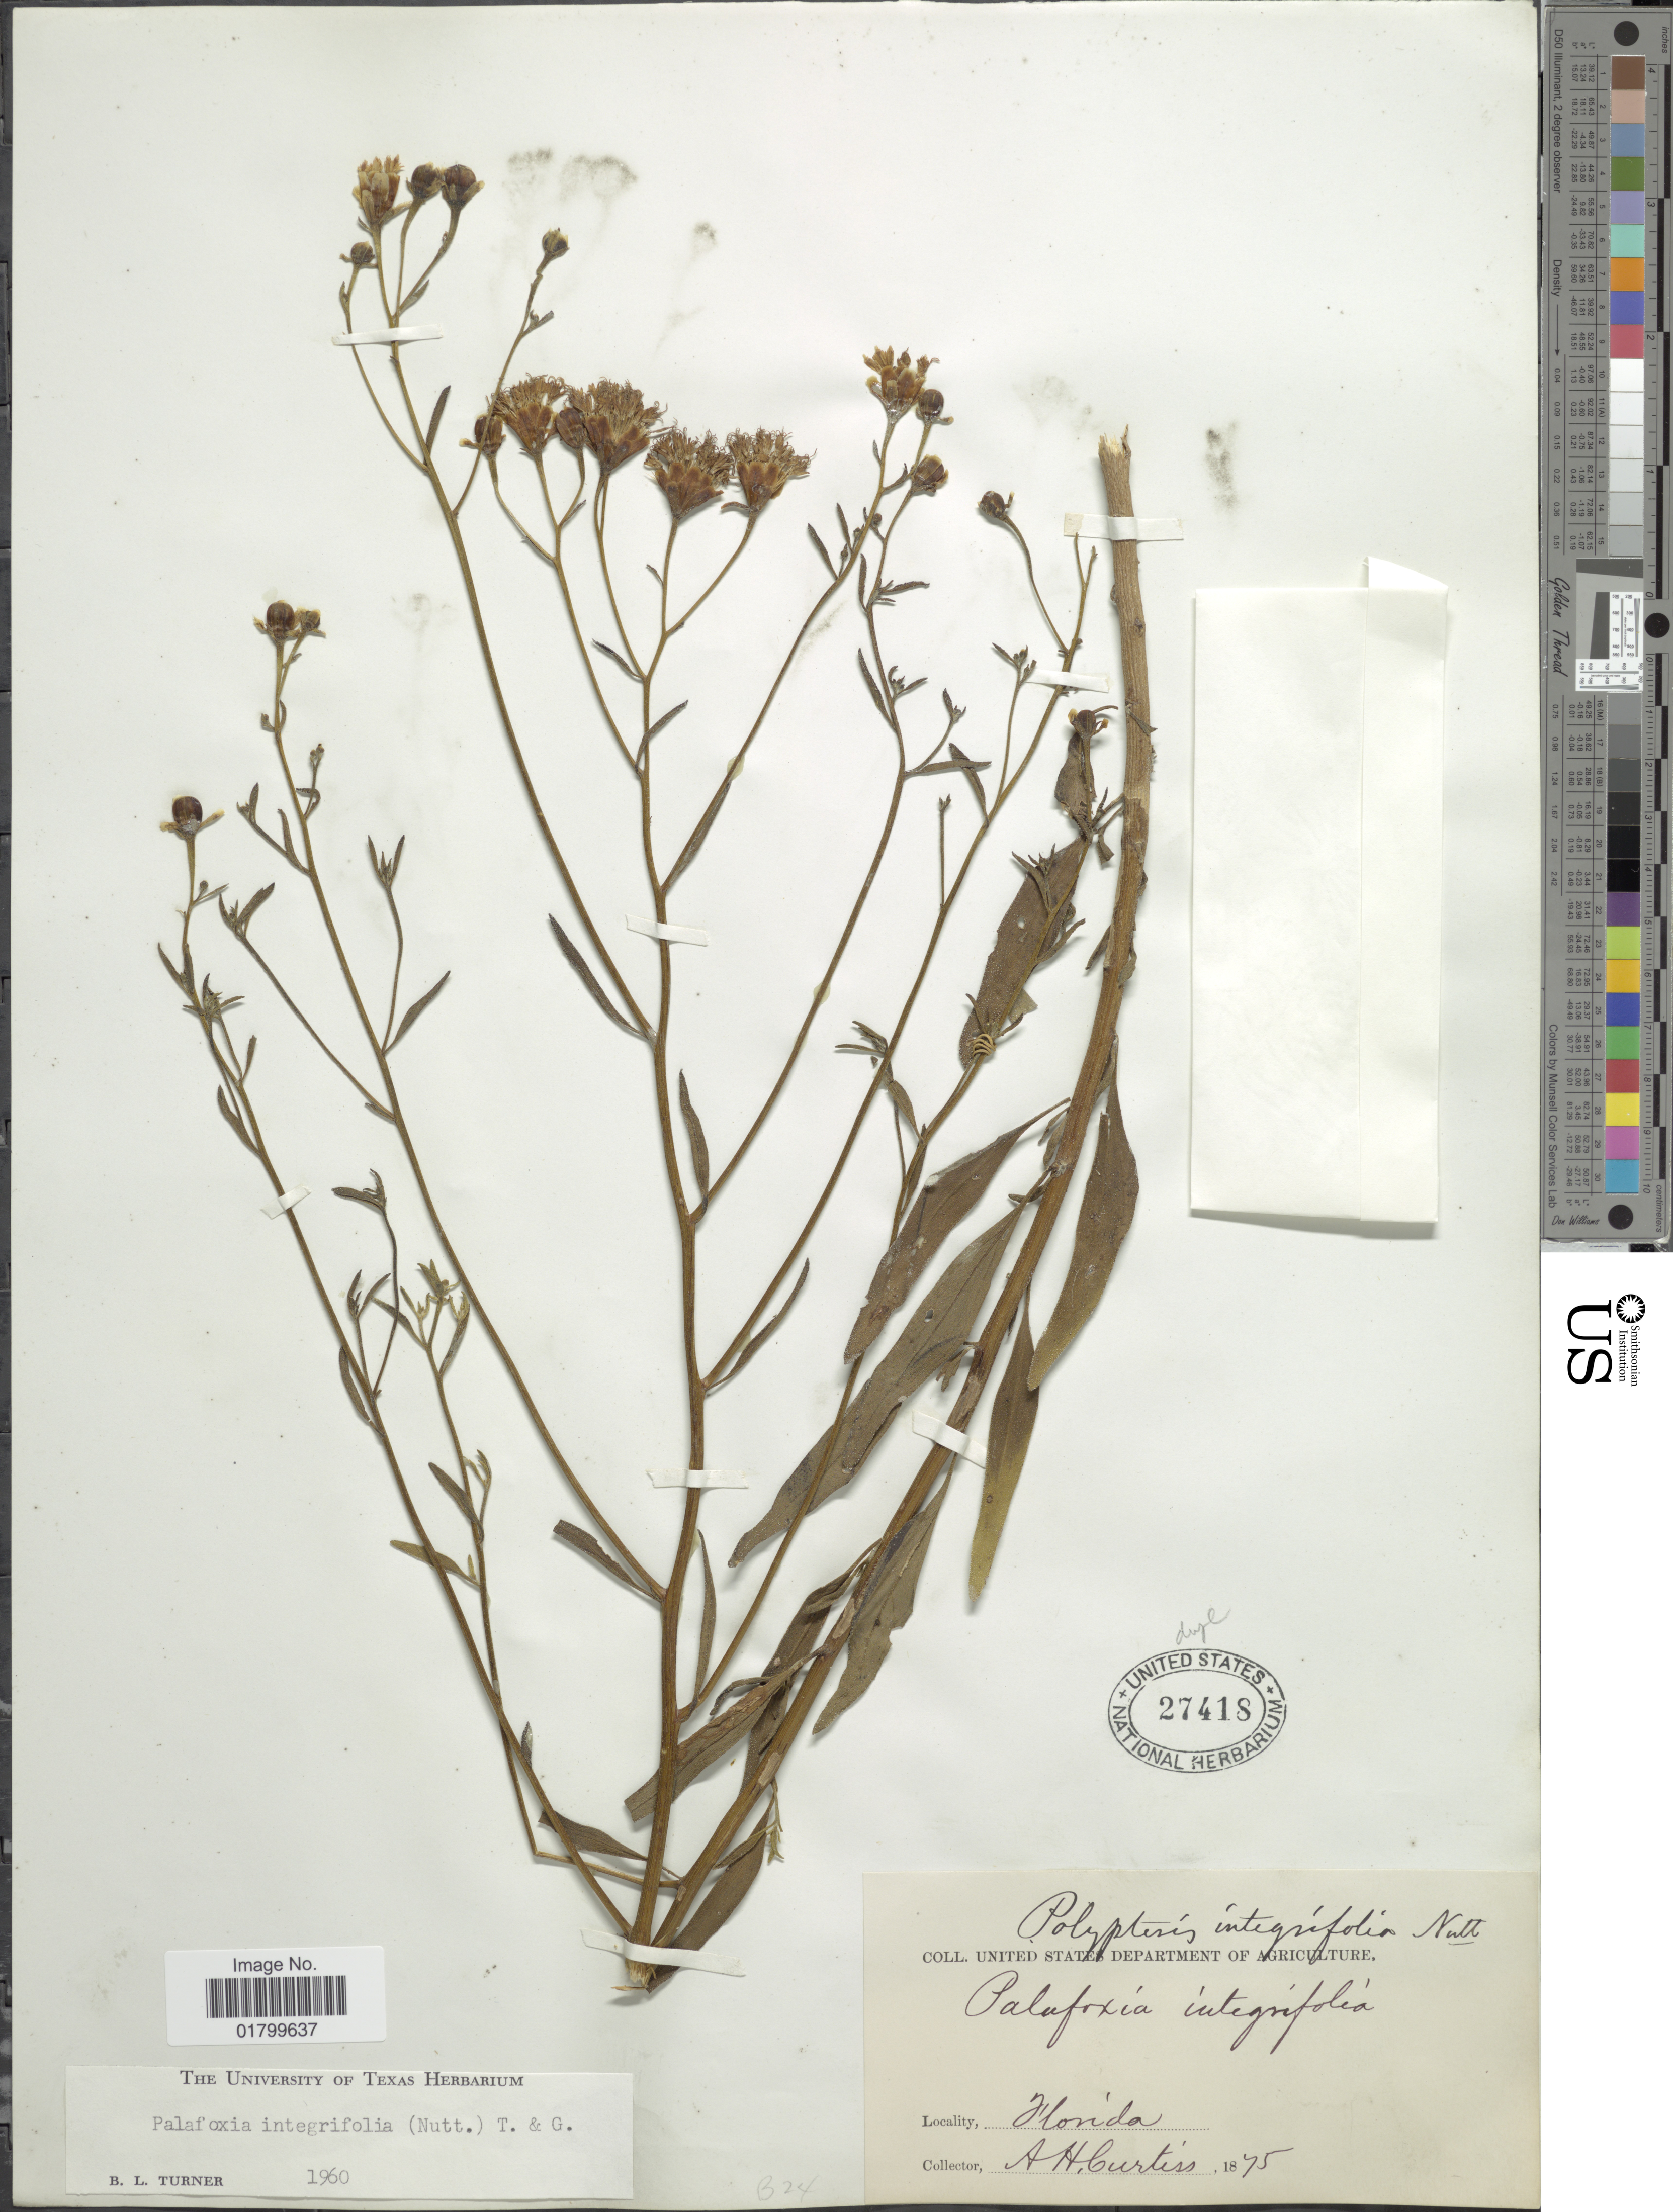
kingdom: Plantae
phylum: Tracheophyta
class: Magnoliopsida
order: Asterales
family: Asteraceae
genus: Palafoxia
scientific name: Palafoxia integrifolia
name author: (Nutt.) Torr. & A. Gray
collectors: A. H. Curtiss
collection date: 1875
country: United States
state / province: Florida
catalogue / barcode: US 27418